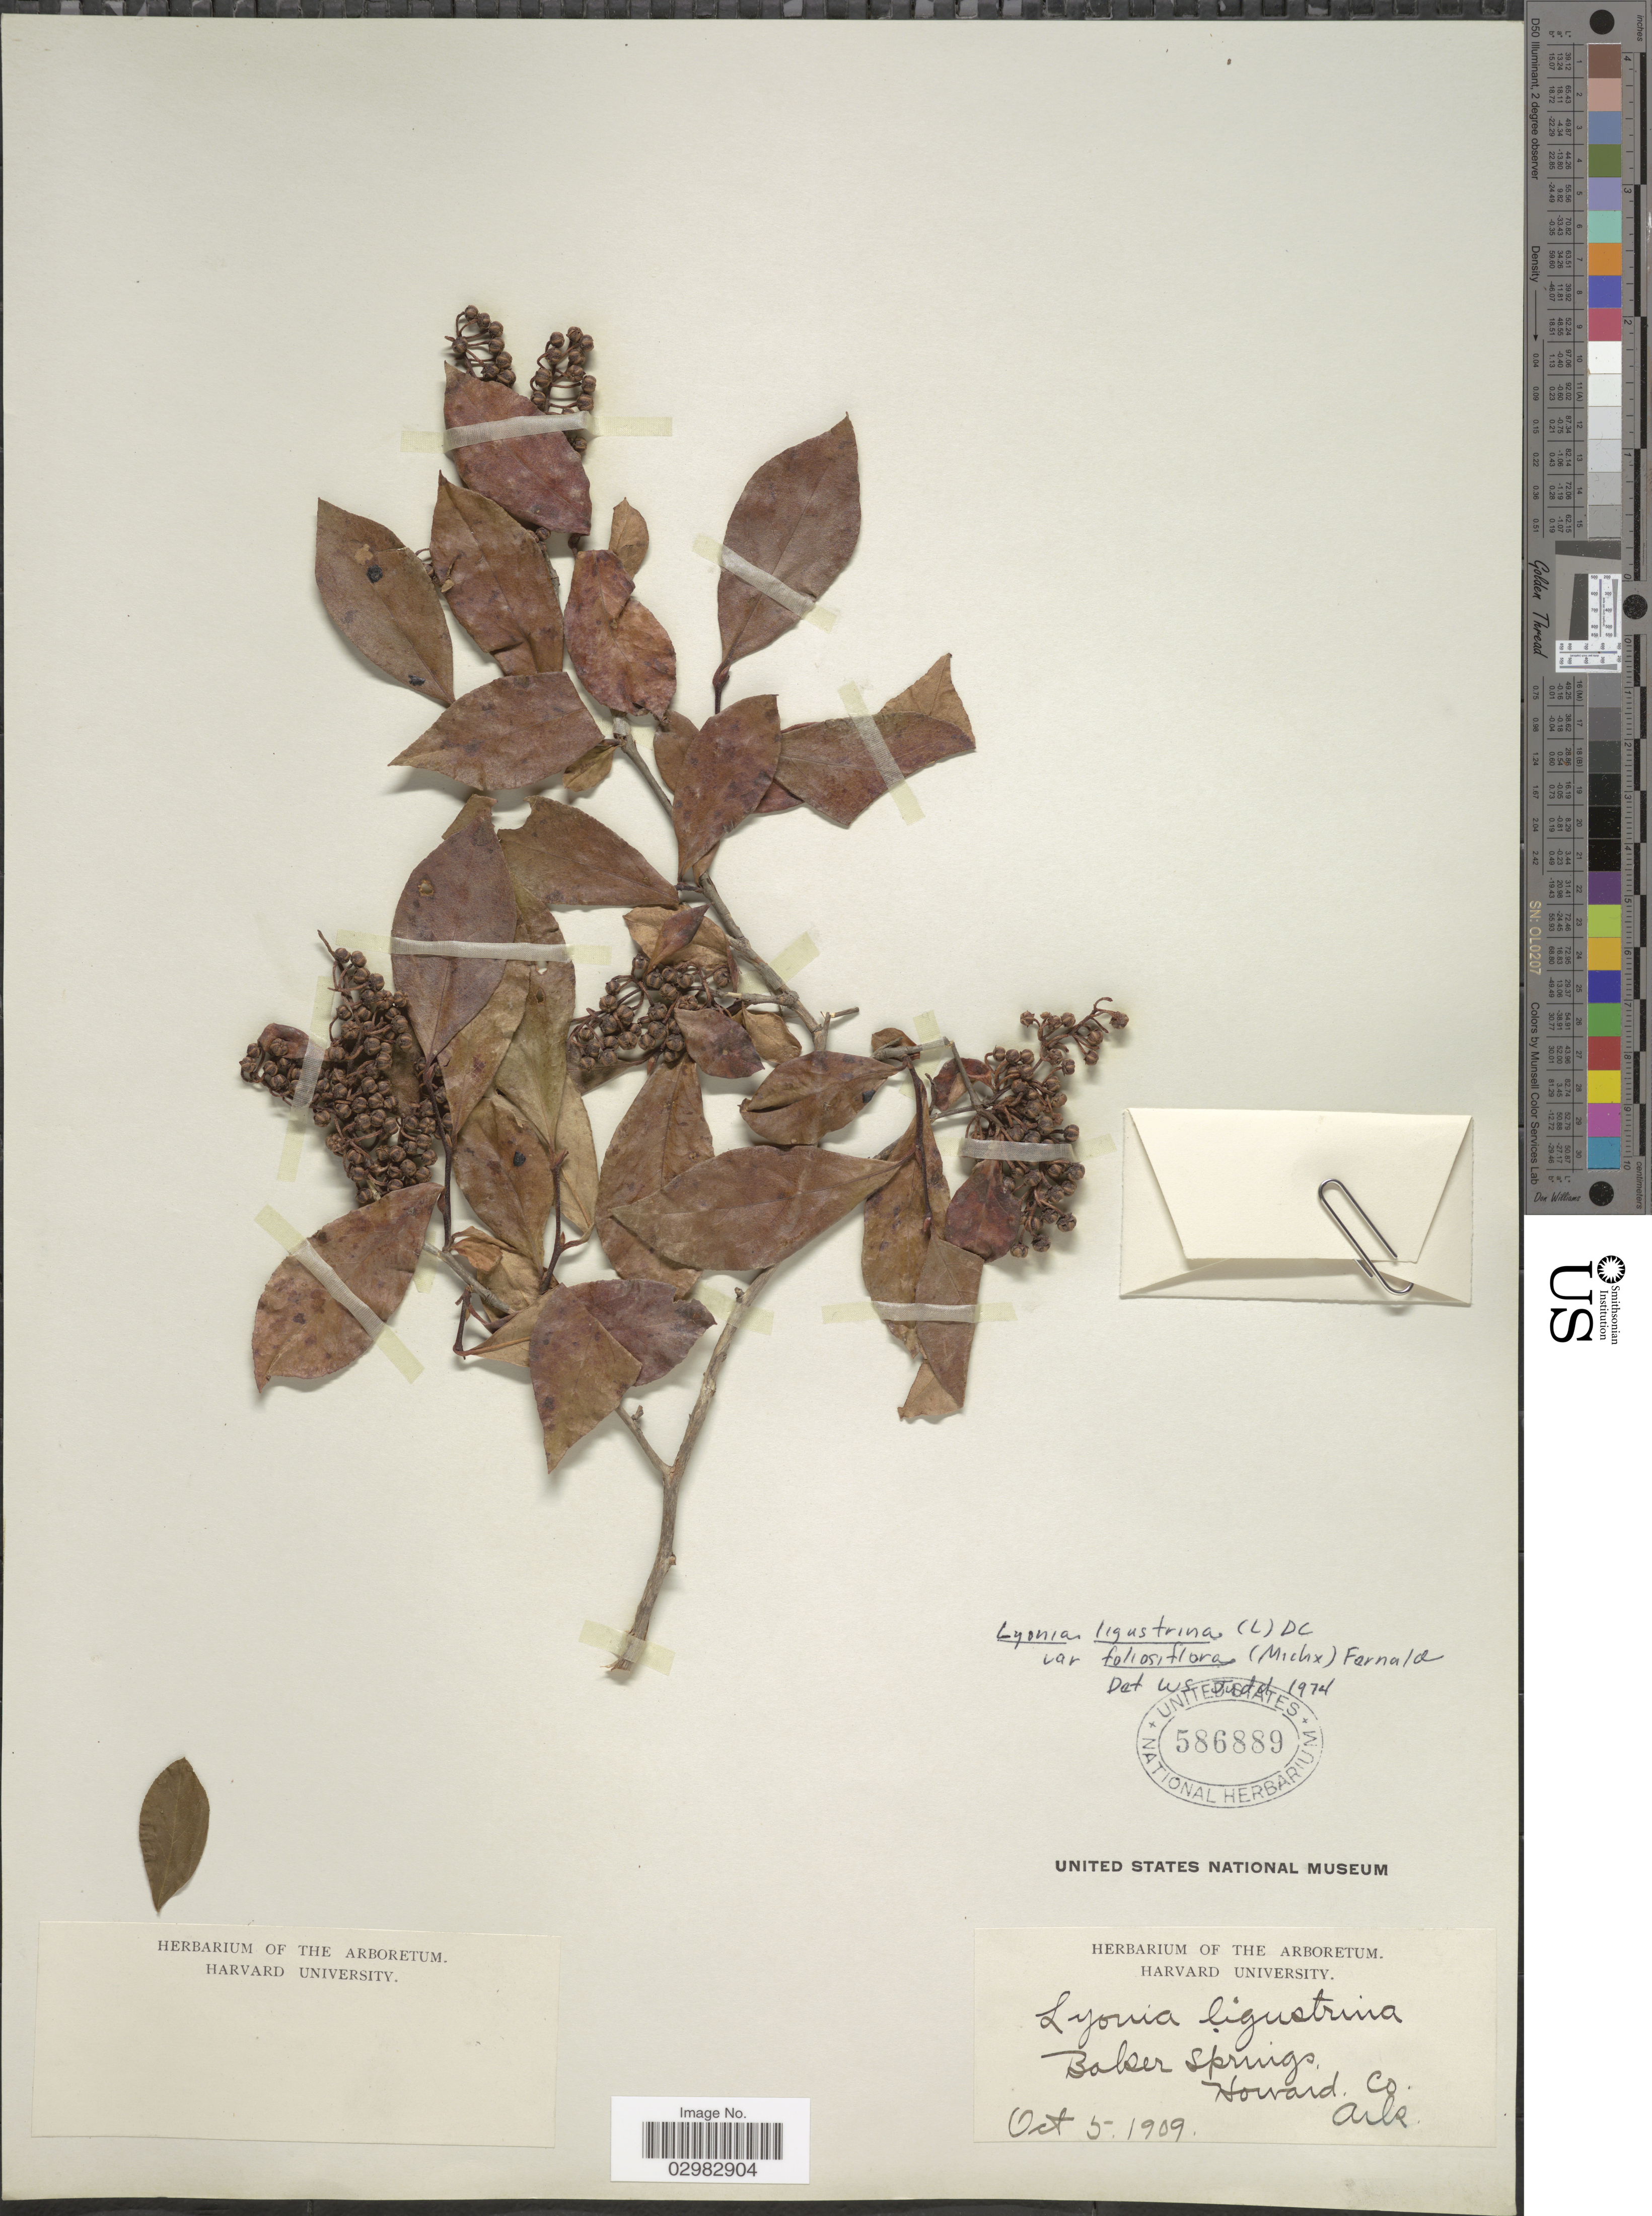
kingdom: Plantae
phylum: Tracheophyta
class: Magnoliopsida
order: Ericales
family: Ericaceae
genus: Lyonia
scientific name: Lyonia ligustrina var. foliosiflora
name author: (Michx.) Fernald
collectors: Ex herb. of the Arboretum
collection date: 1909-10-05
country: United States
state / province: Arkansas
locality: Baker Springs, Howard Co.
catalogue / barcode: US 586889